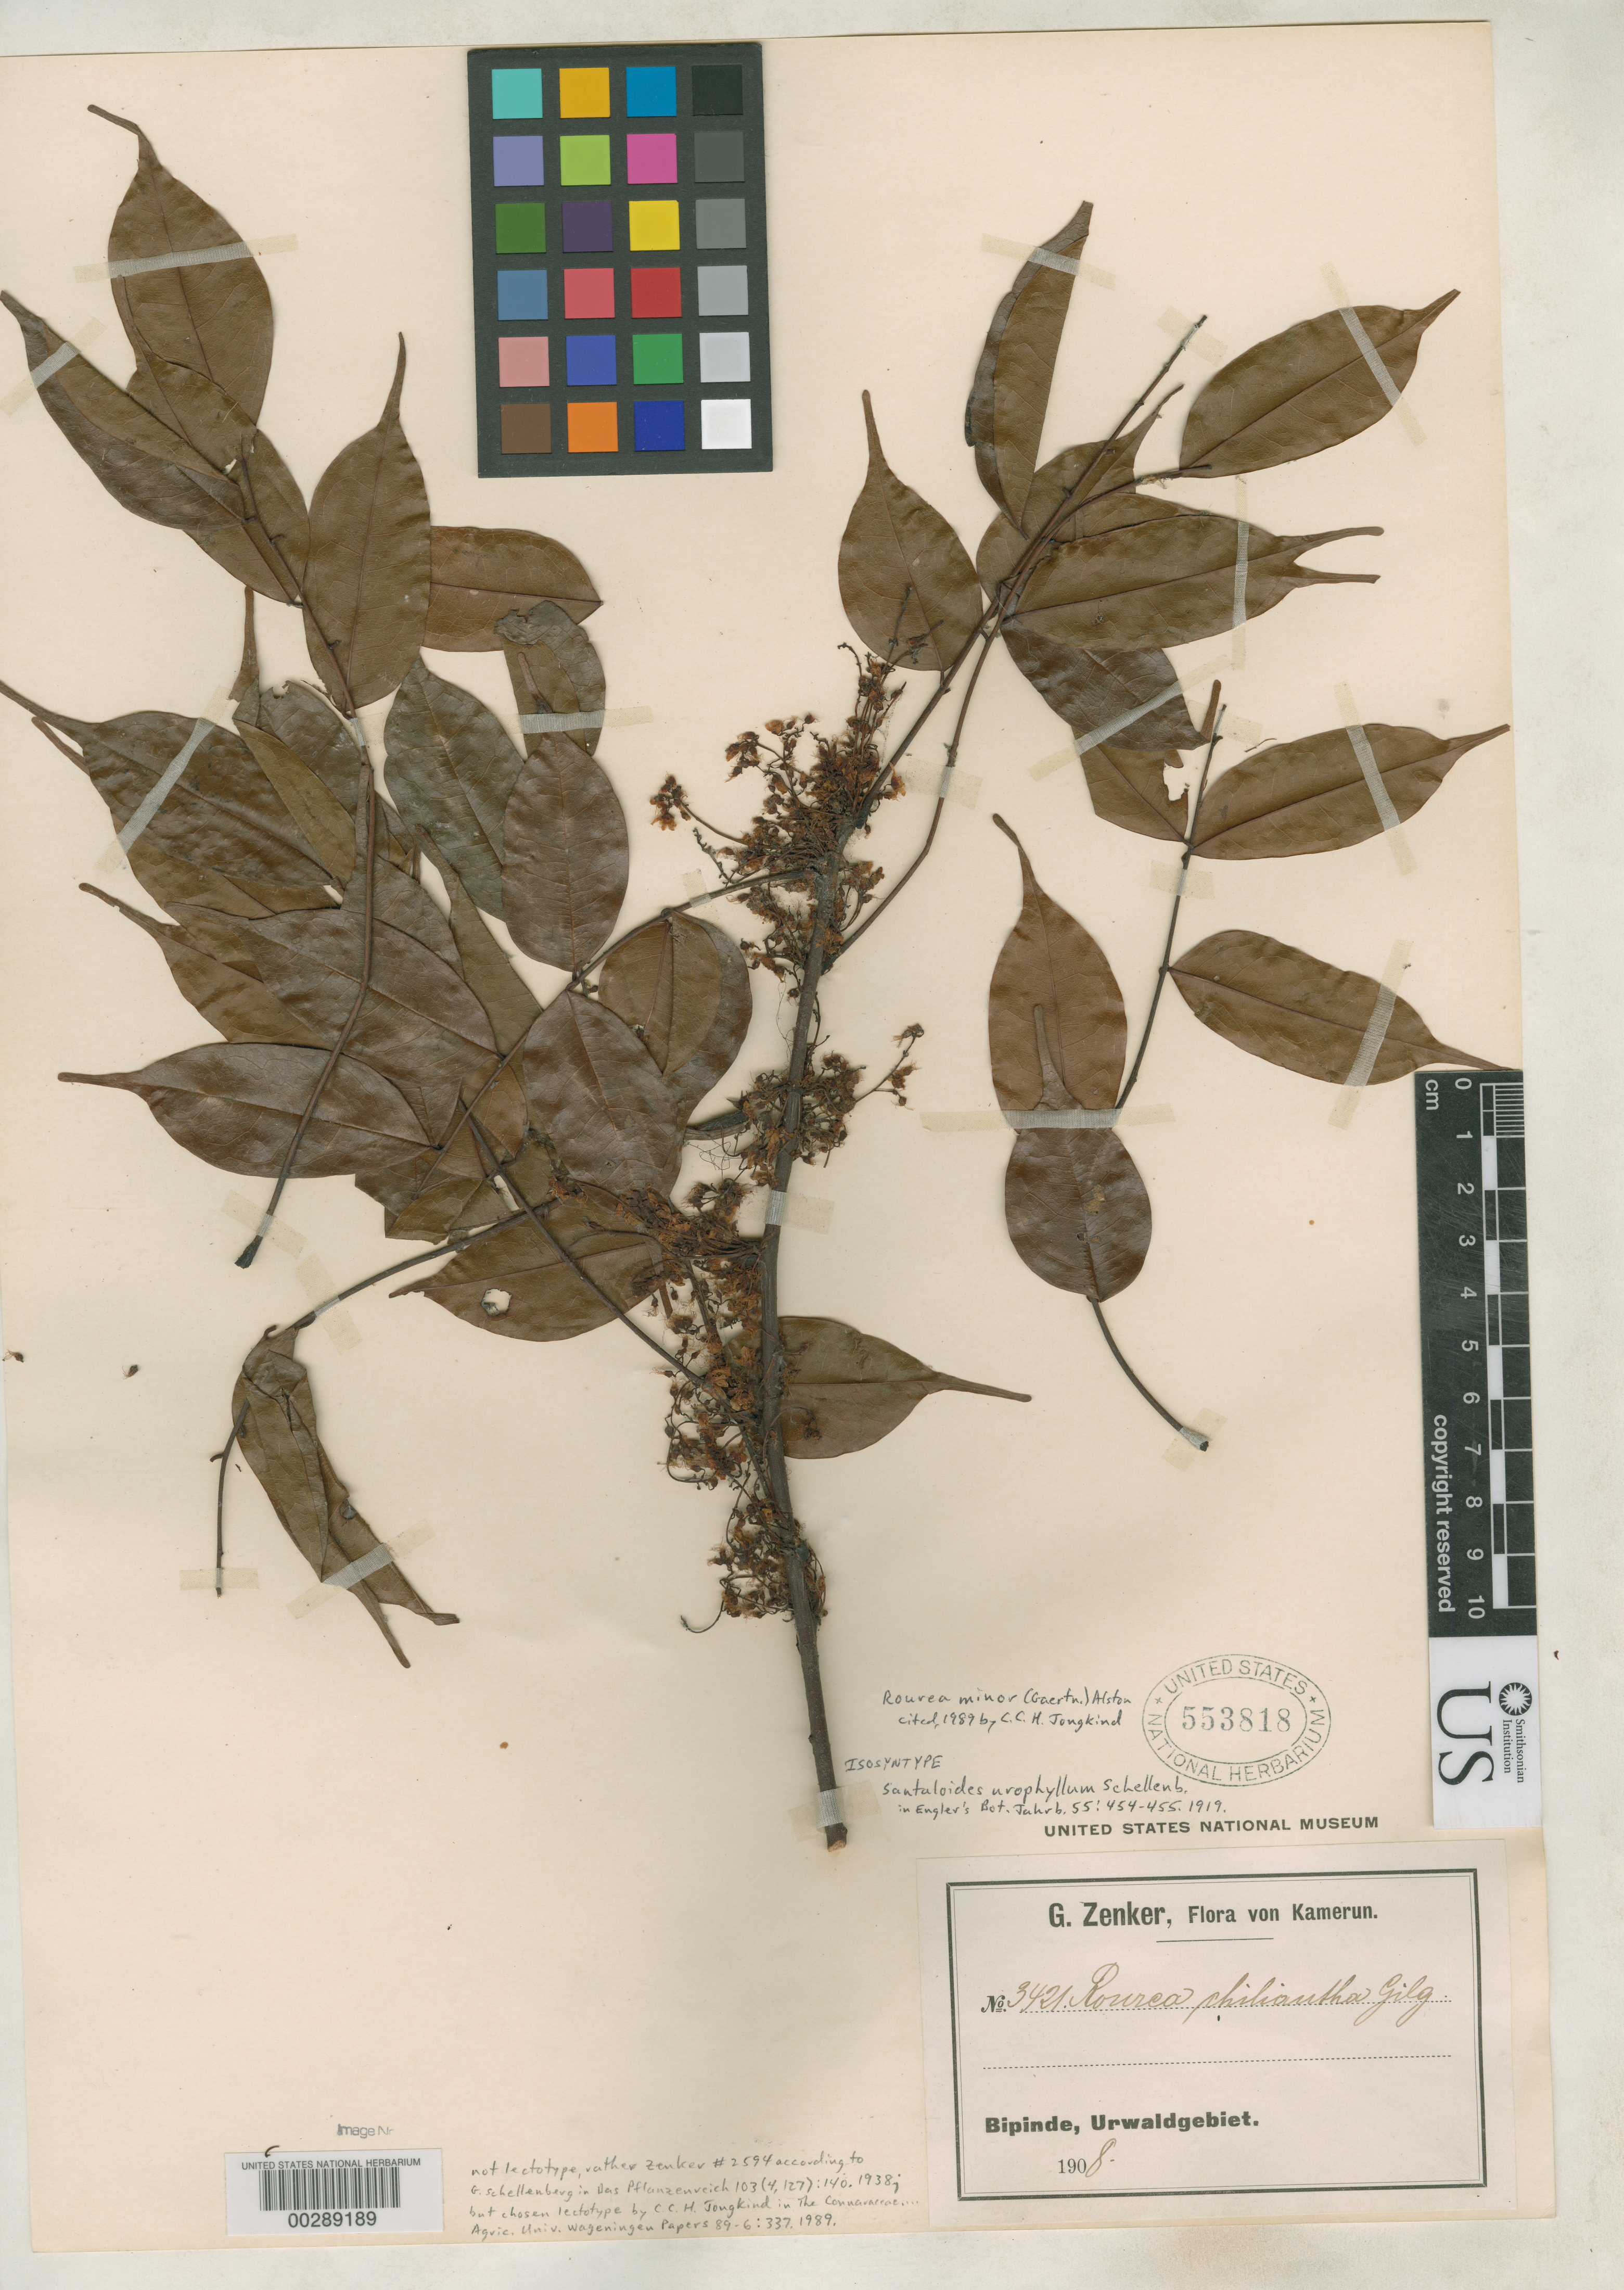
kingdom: Plantae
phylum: Tracheophyta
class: Magnoliopsida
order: Oxalidales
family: Connaraceae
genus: Santaloides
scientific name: Santaloides urophylla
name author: G. Schellenb.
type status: Isosyntype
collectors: G. A. Zenker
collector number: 3421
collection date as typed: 1908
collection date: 1908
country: Cameroon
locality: Bipinde, Urwaldgebiet.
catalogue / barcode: US 553818